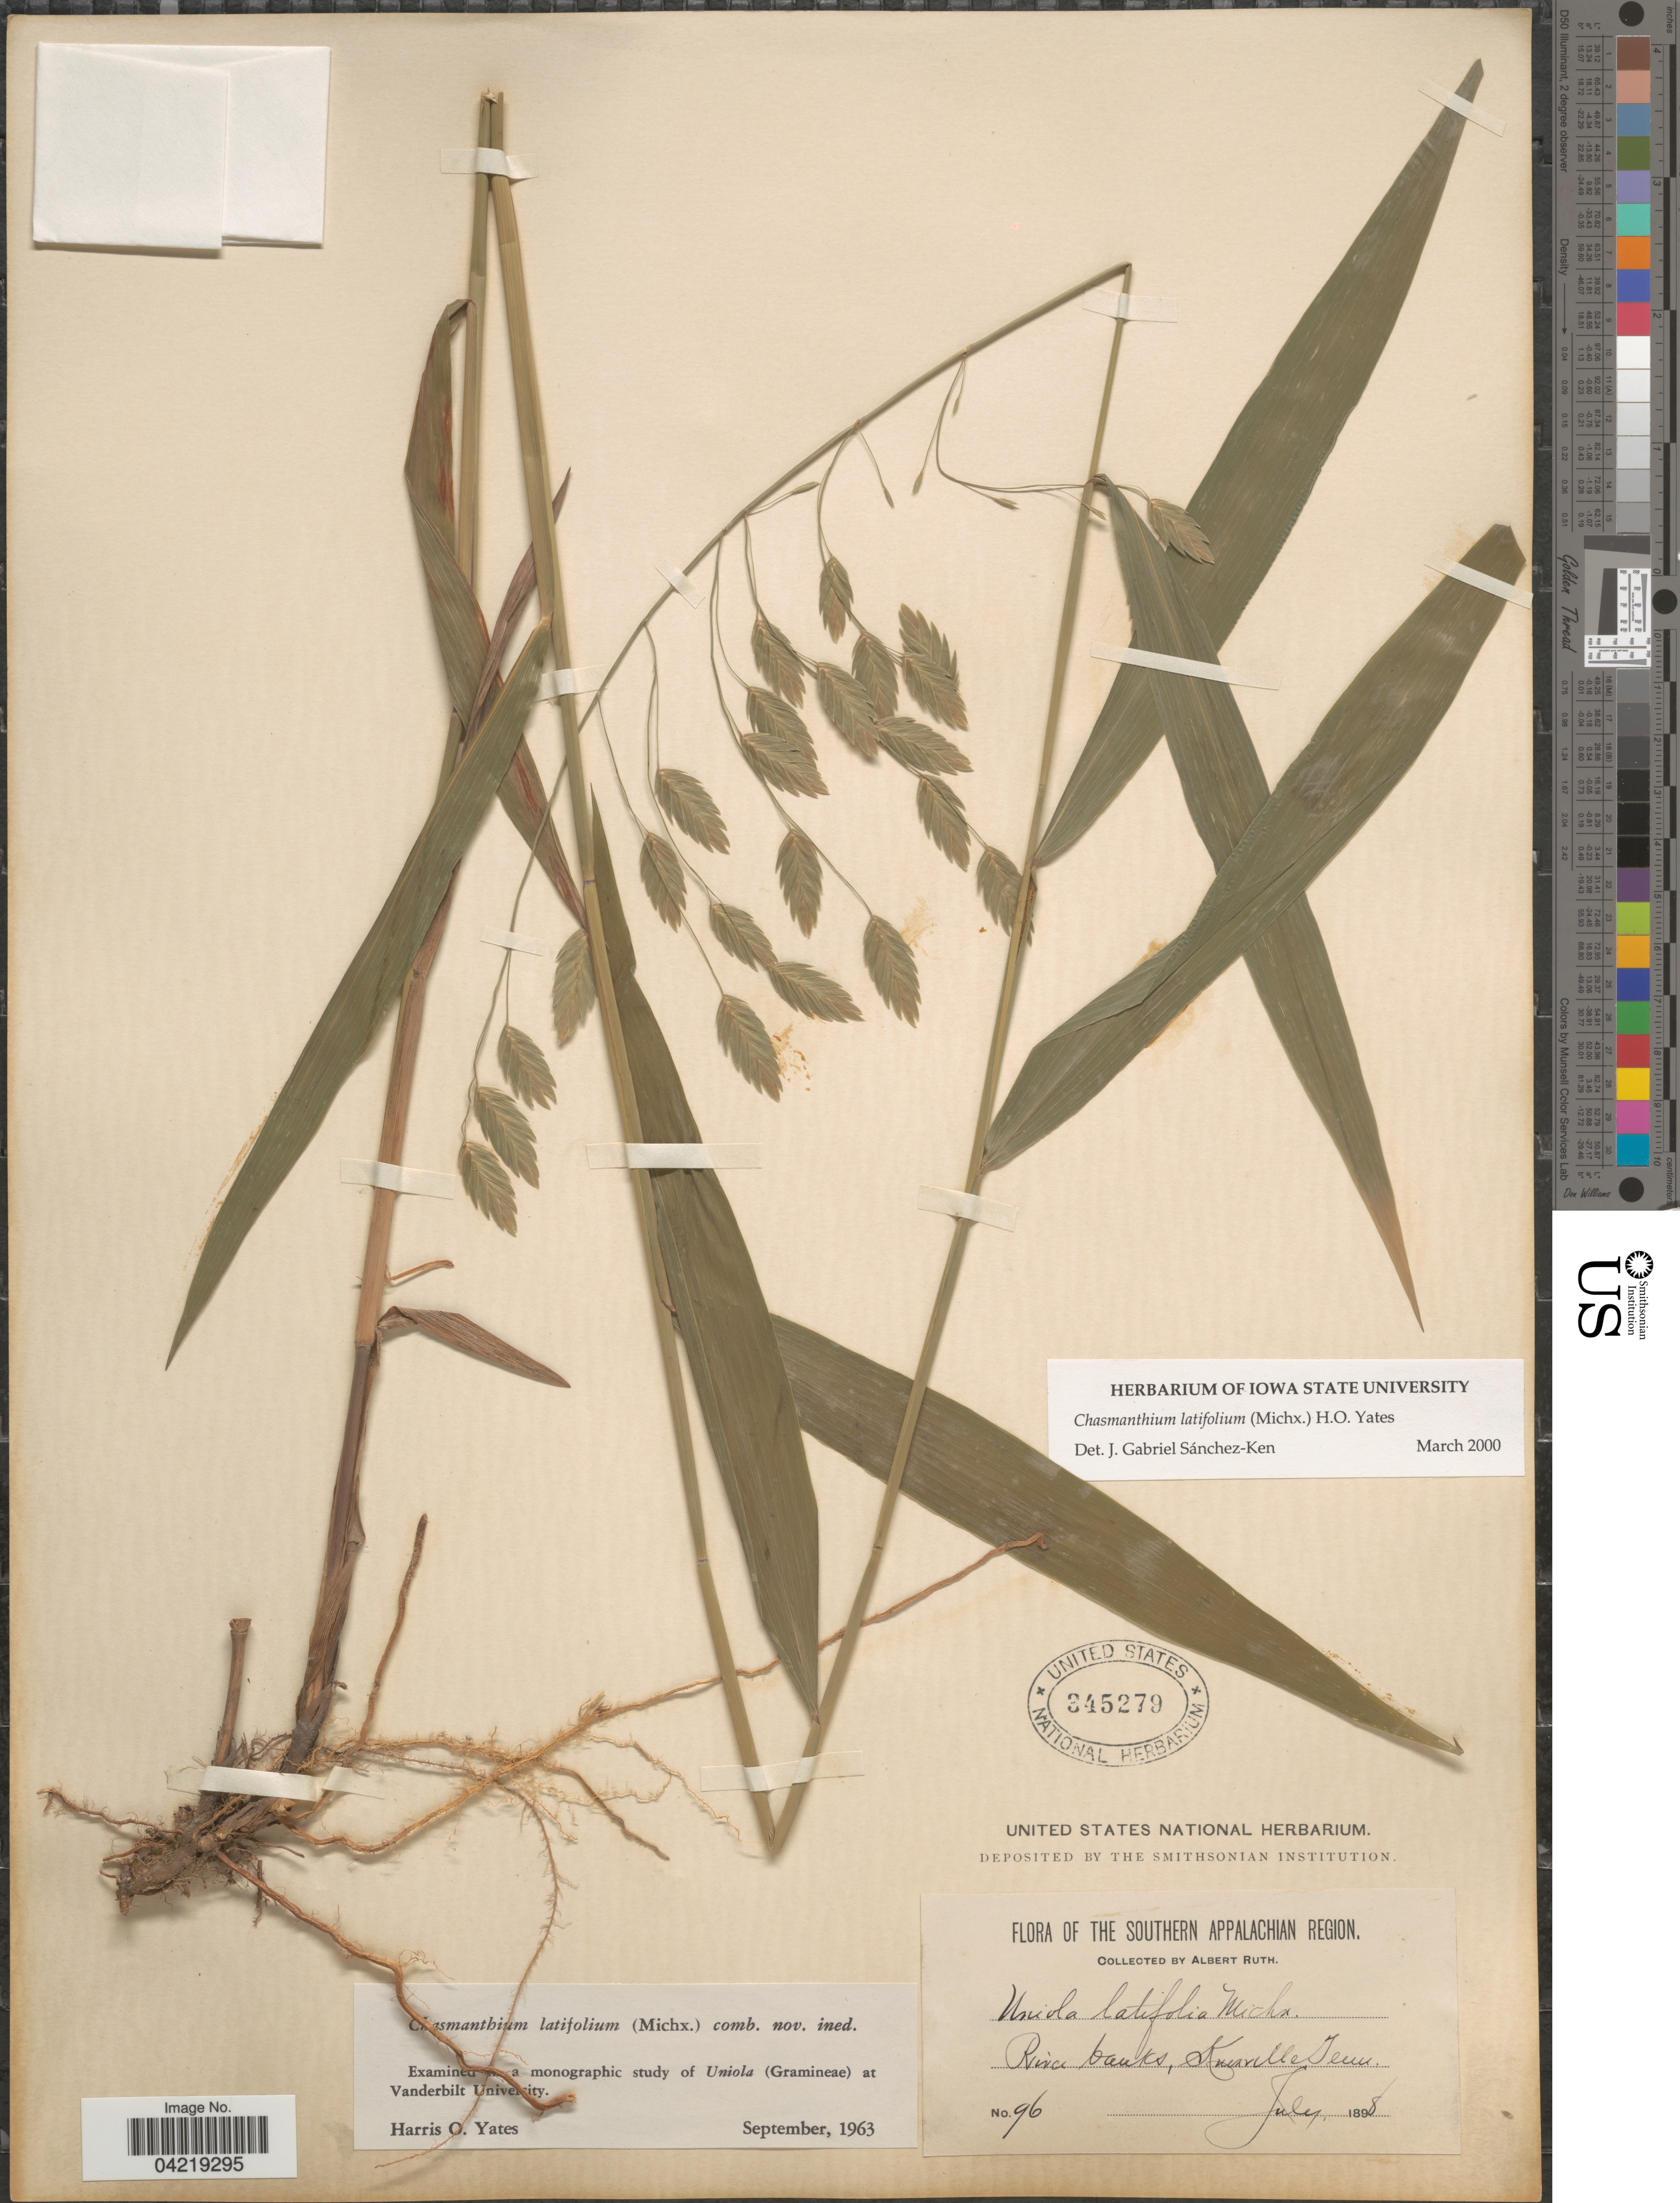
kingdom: Plantae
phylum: Tracheophyta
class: Liliopsida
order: Poales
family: Poaceae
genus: Chasmanthium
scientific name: Chasmanthium latifolium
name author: (Michx.) H.O. Yates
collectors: A. Ruth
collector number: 96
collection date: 1898-07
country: United States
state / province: Tennessee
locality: The Southern Appalachian Region. River banks, Knoxville.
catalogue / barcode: US 345279